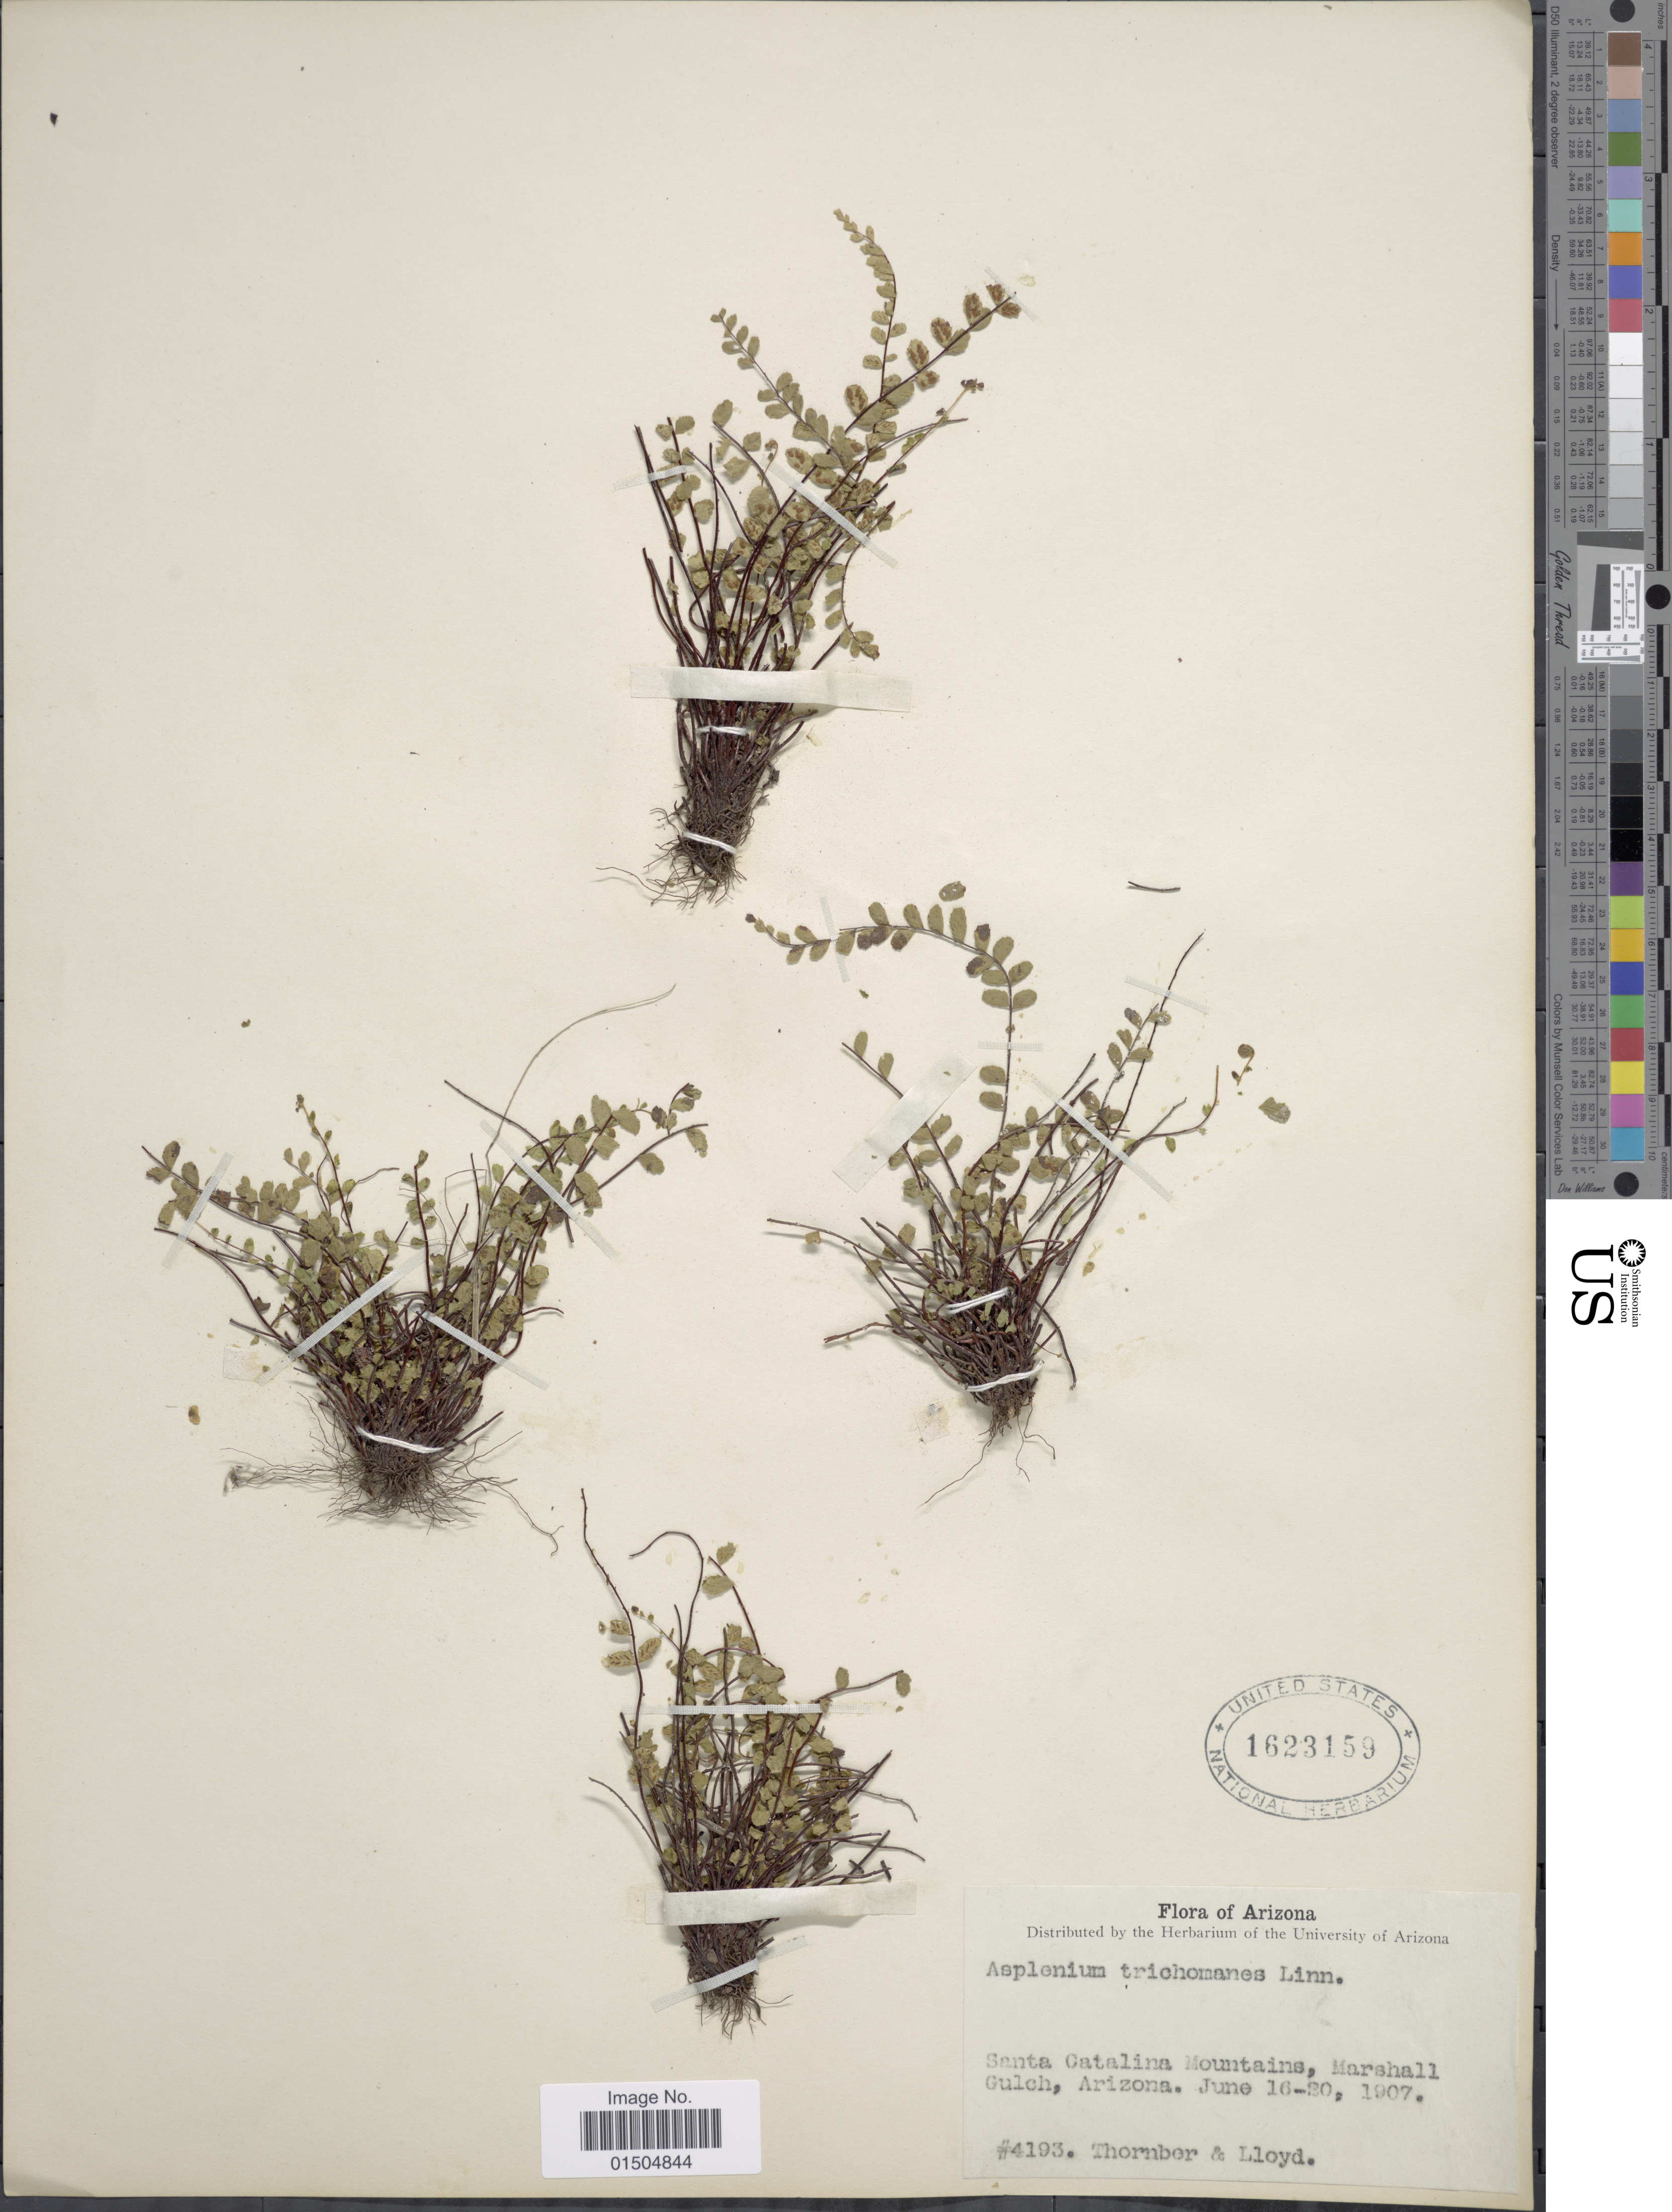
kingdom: Plantae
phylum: Tracheophyta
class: Polypodiopsida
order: Polypodiales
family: Aspleniaceae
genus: Asplenium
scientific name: Asplenium trichomanes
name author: L.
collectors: -. Thornber & -- Lloyd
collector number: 4193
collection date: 1907-06-16/1907-06-20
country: United States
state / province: Arizona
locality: Santa Catalina Mountains, Marshall Gulch.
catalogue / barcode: US 1623159